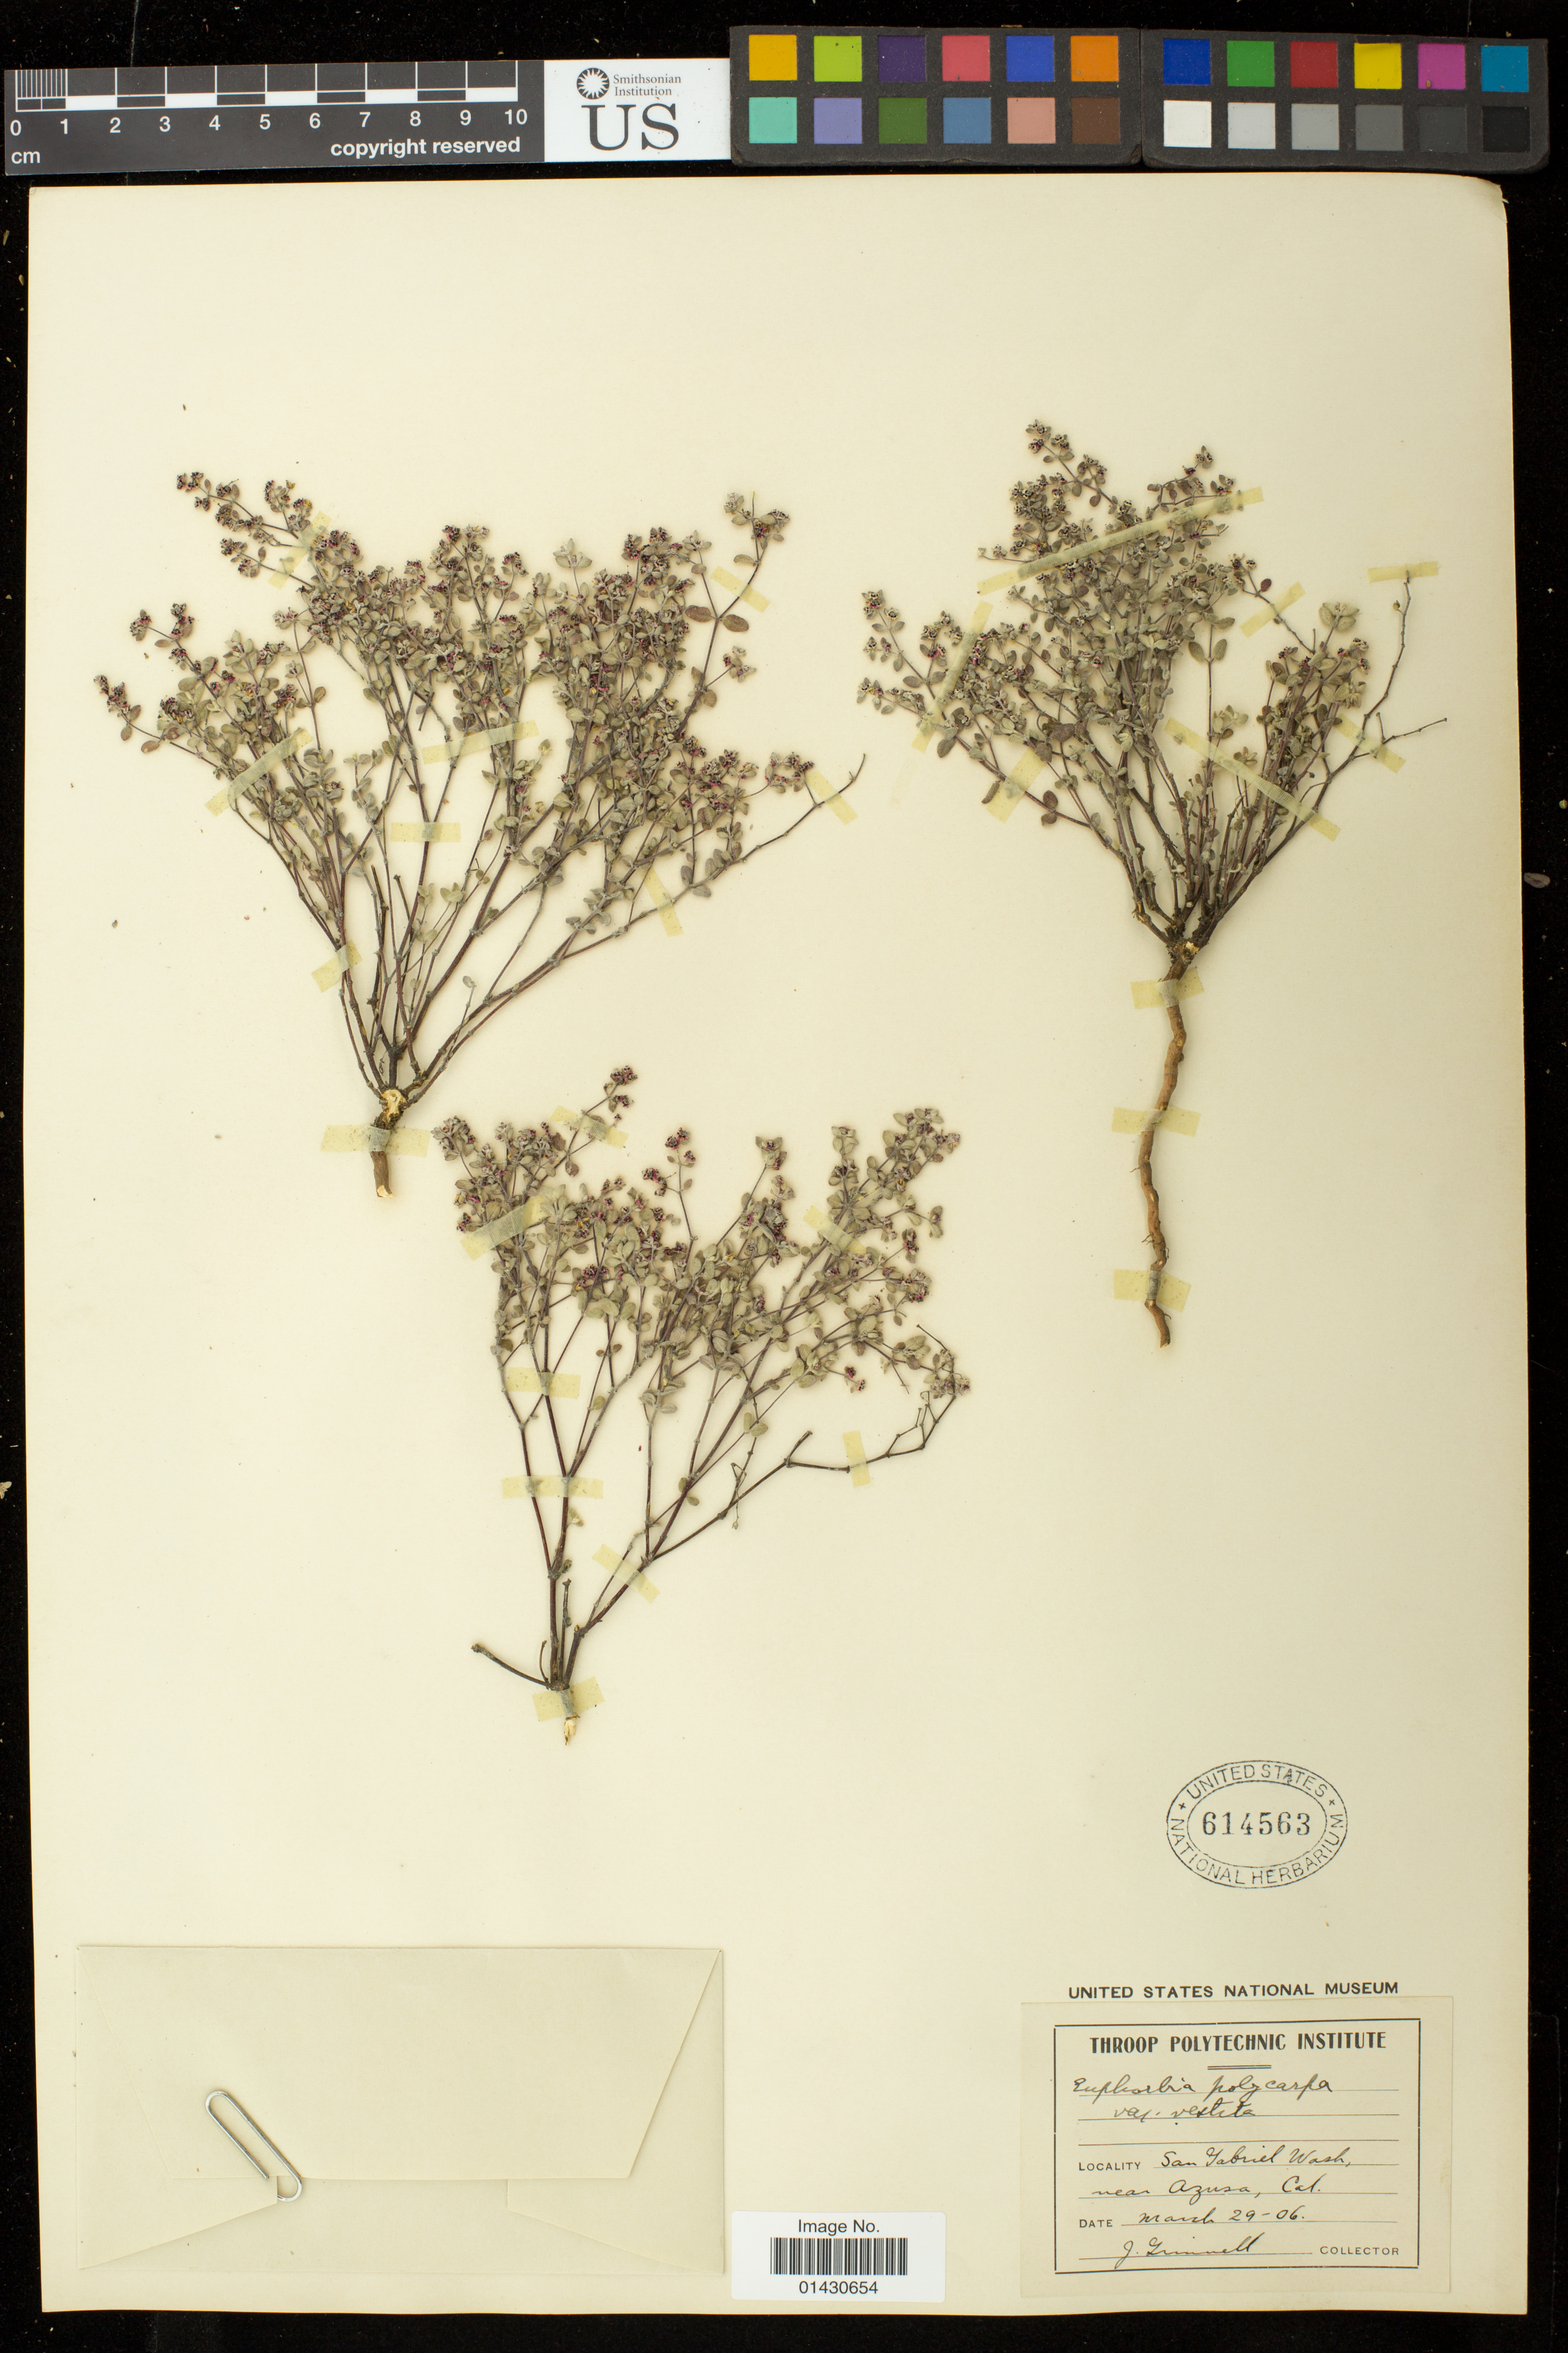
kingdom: Plantae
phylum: Tracheophyta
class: Magnoliopsida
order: Malpighiales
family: Euphorbiaceae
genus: Euphorbia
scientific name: Euphorbia melanadenia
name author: Torr.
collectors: J. Grinnell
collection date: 1906-03-29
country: United States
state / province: California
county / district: Los Angeles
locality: San Gabriel Wash, near Azusa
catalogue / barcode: US 614563